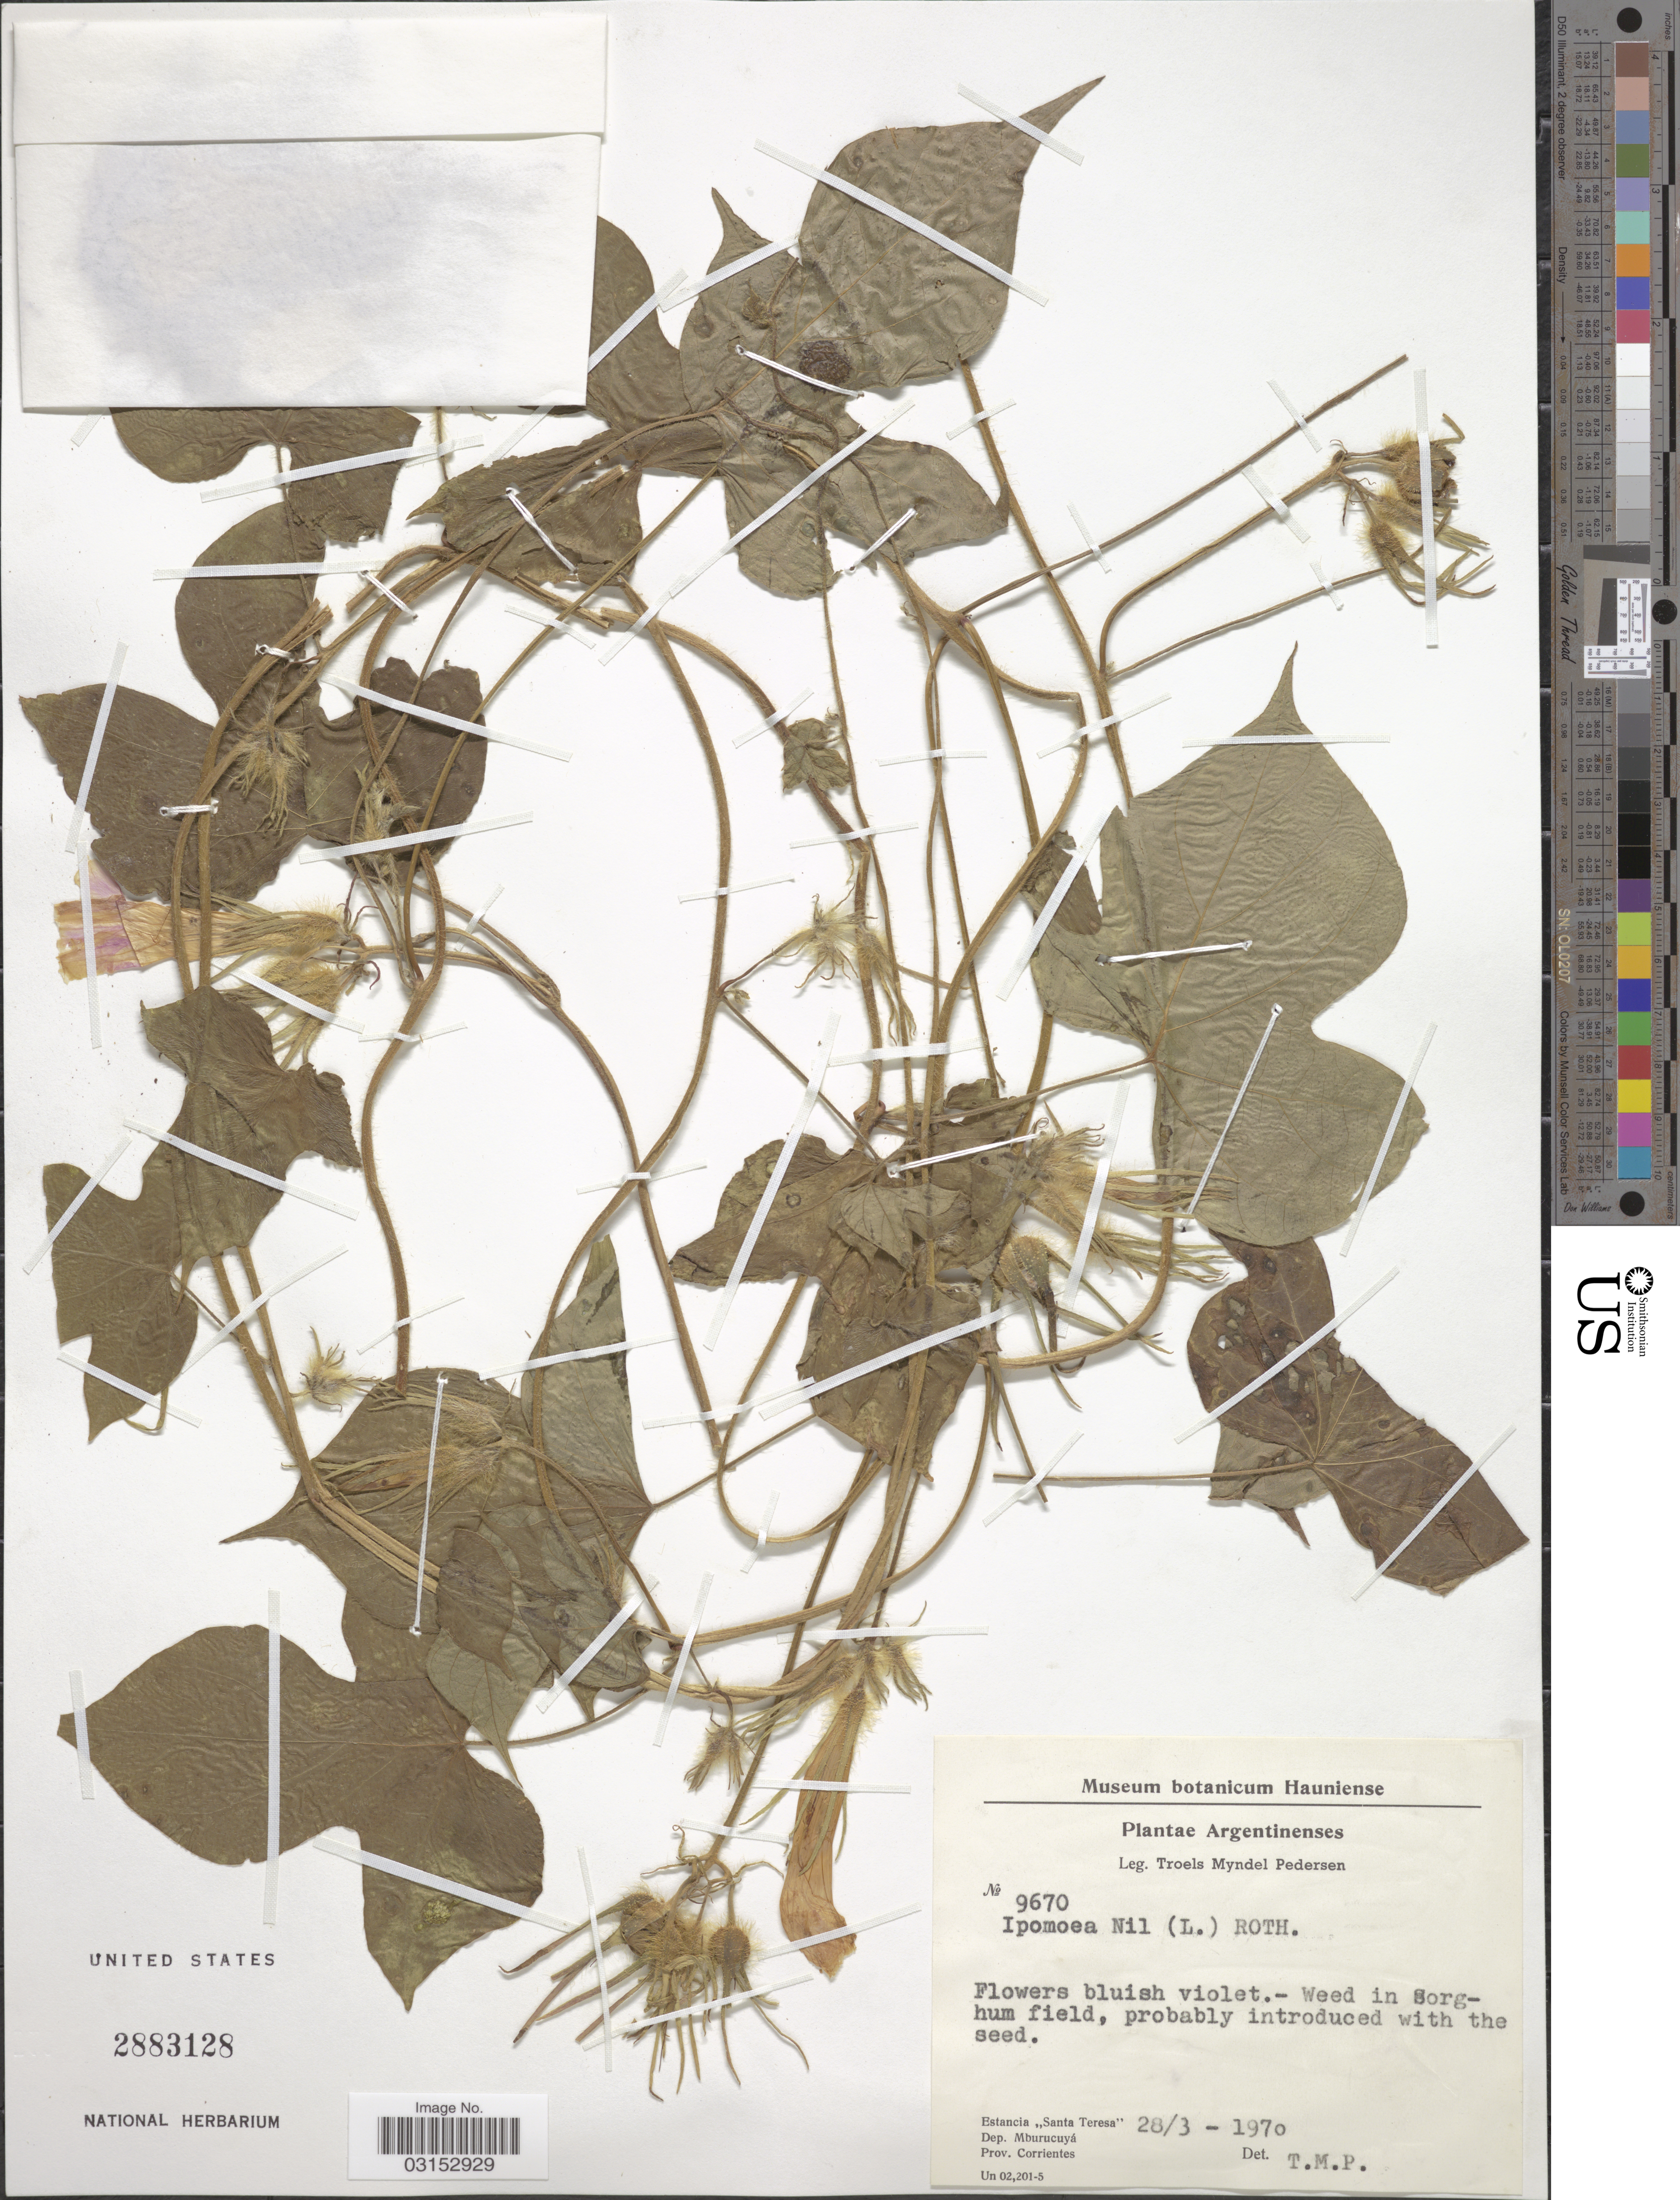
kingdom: Plantae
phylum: Tracheophyta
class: Magnoliopsida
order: Solanales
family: Convolvulaceae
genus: Ipomoea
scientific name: Ipomoea nil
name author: (L.) Roth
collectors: T. Pederson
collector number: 9670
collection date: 1970-03-28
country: Argentina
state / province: Corrientes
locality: Estancia "Santa Teresa" Dep. Mburucuyá.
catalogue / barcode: US 2883128